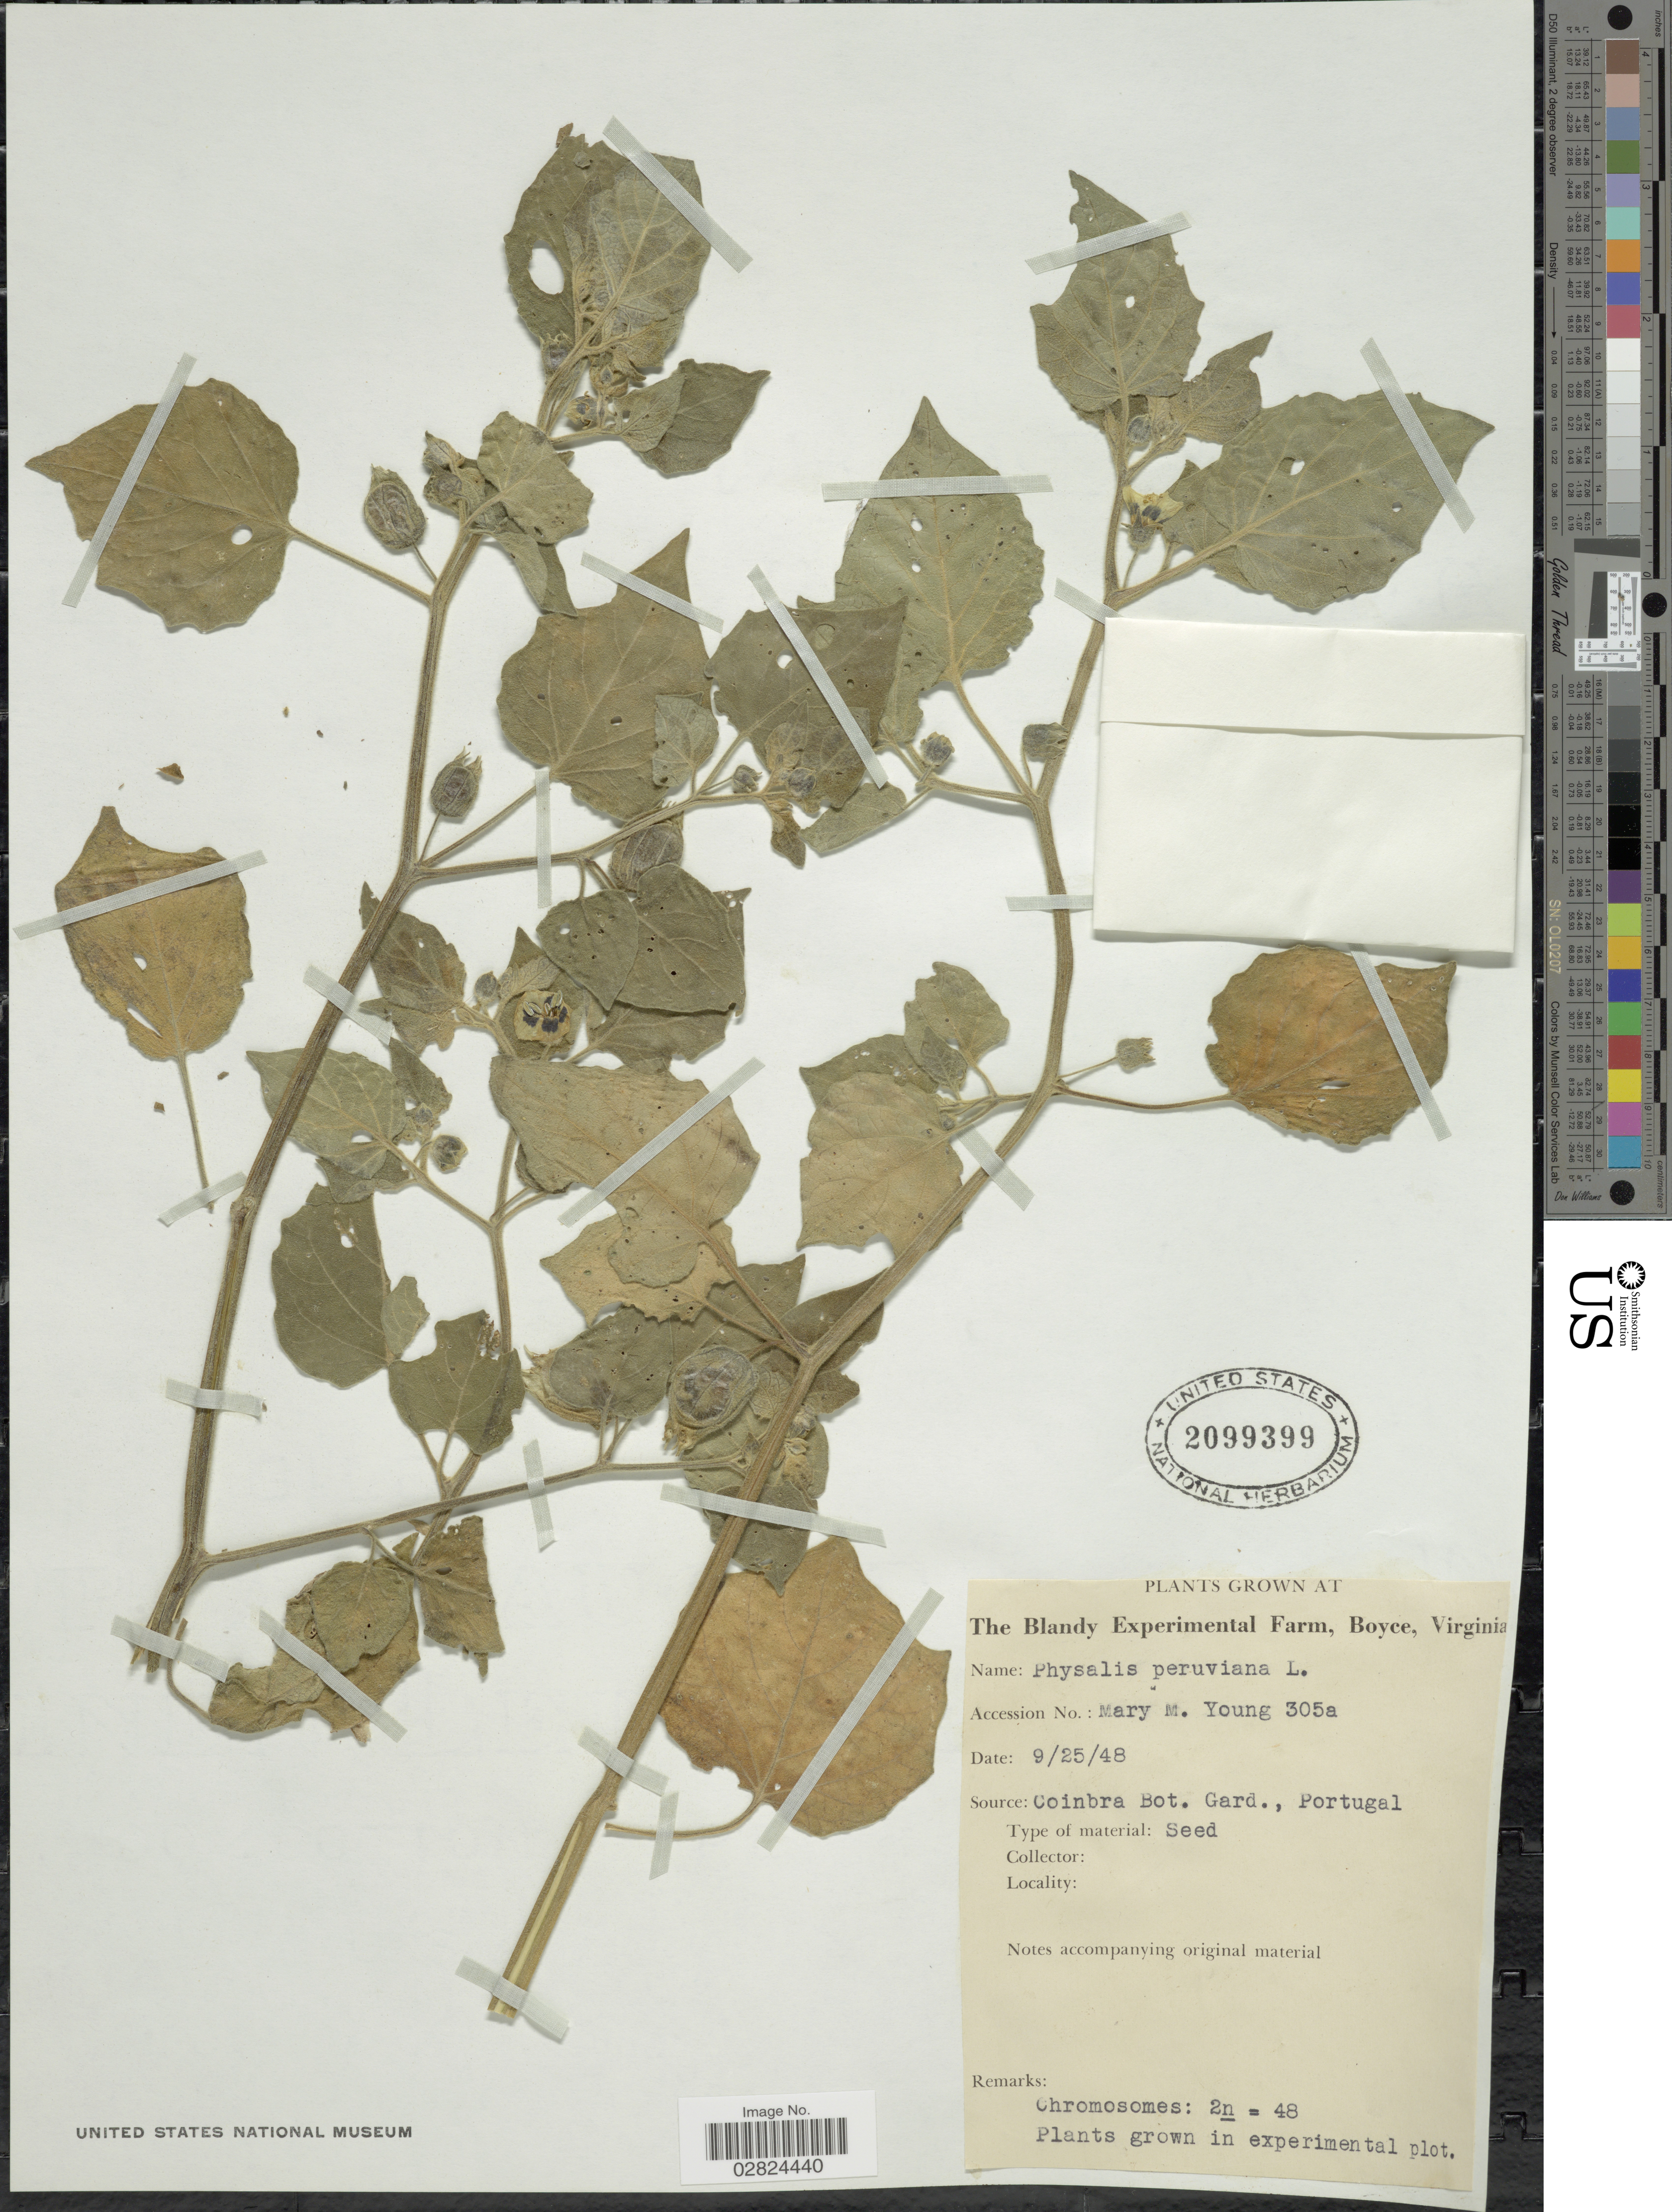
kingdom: Plantae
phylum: Tracheophyta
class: Magnoliopsida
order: Solanales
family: Solanaceae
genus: Physalis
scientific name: Physalis peruviana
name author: L.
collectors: M. Young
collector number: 305a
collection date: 1948-09-25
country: United States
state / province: Virginia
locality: The Blandy Experimental Farm, Boyce.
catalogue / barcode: US 2099399